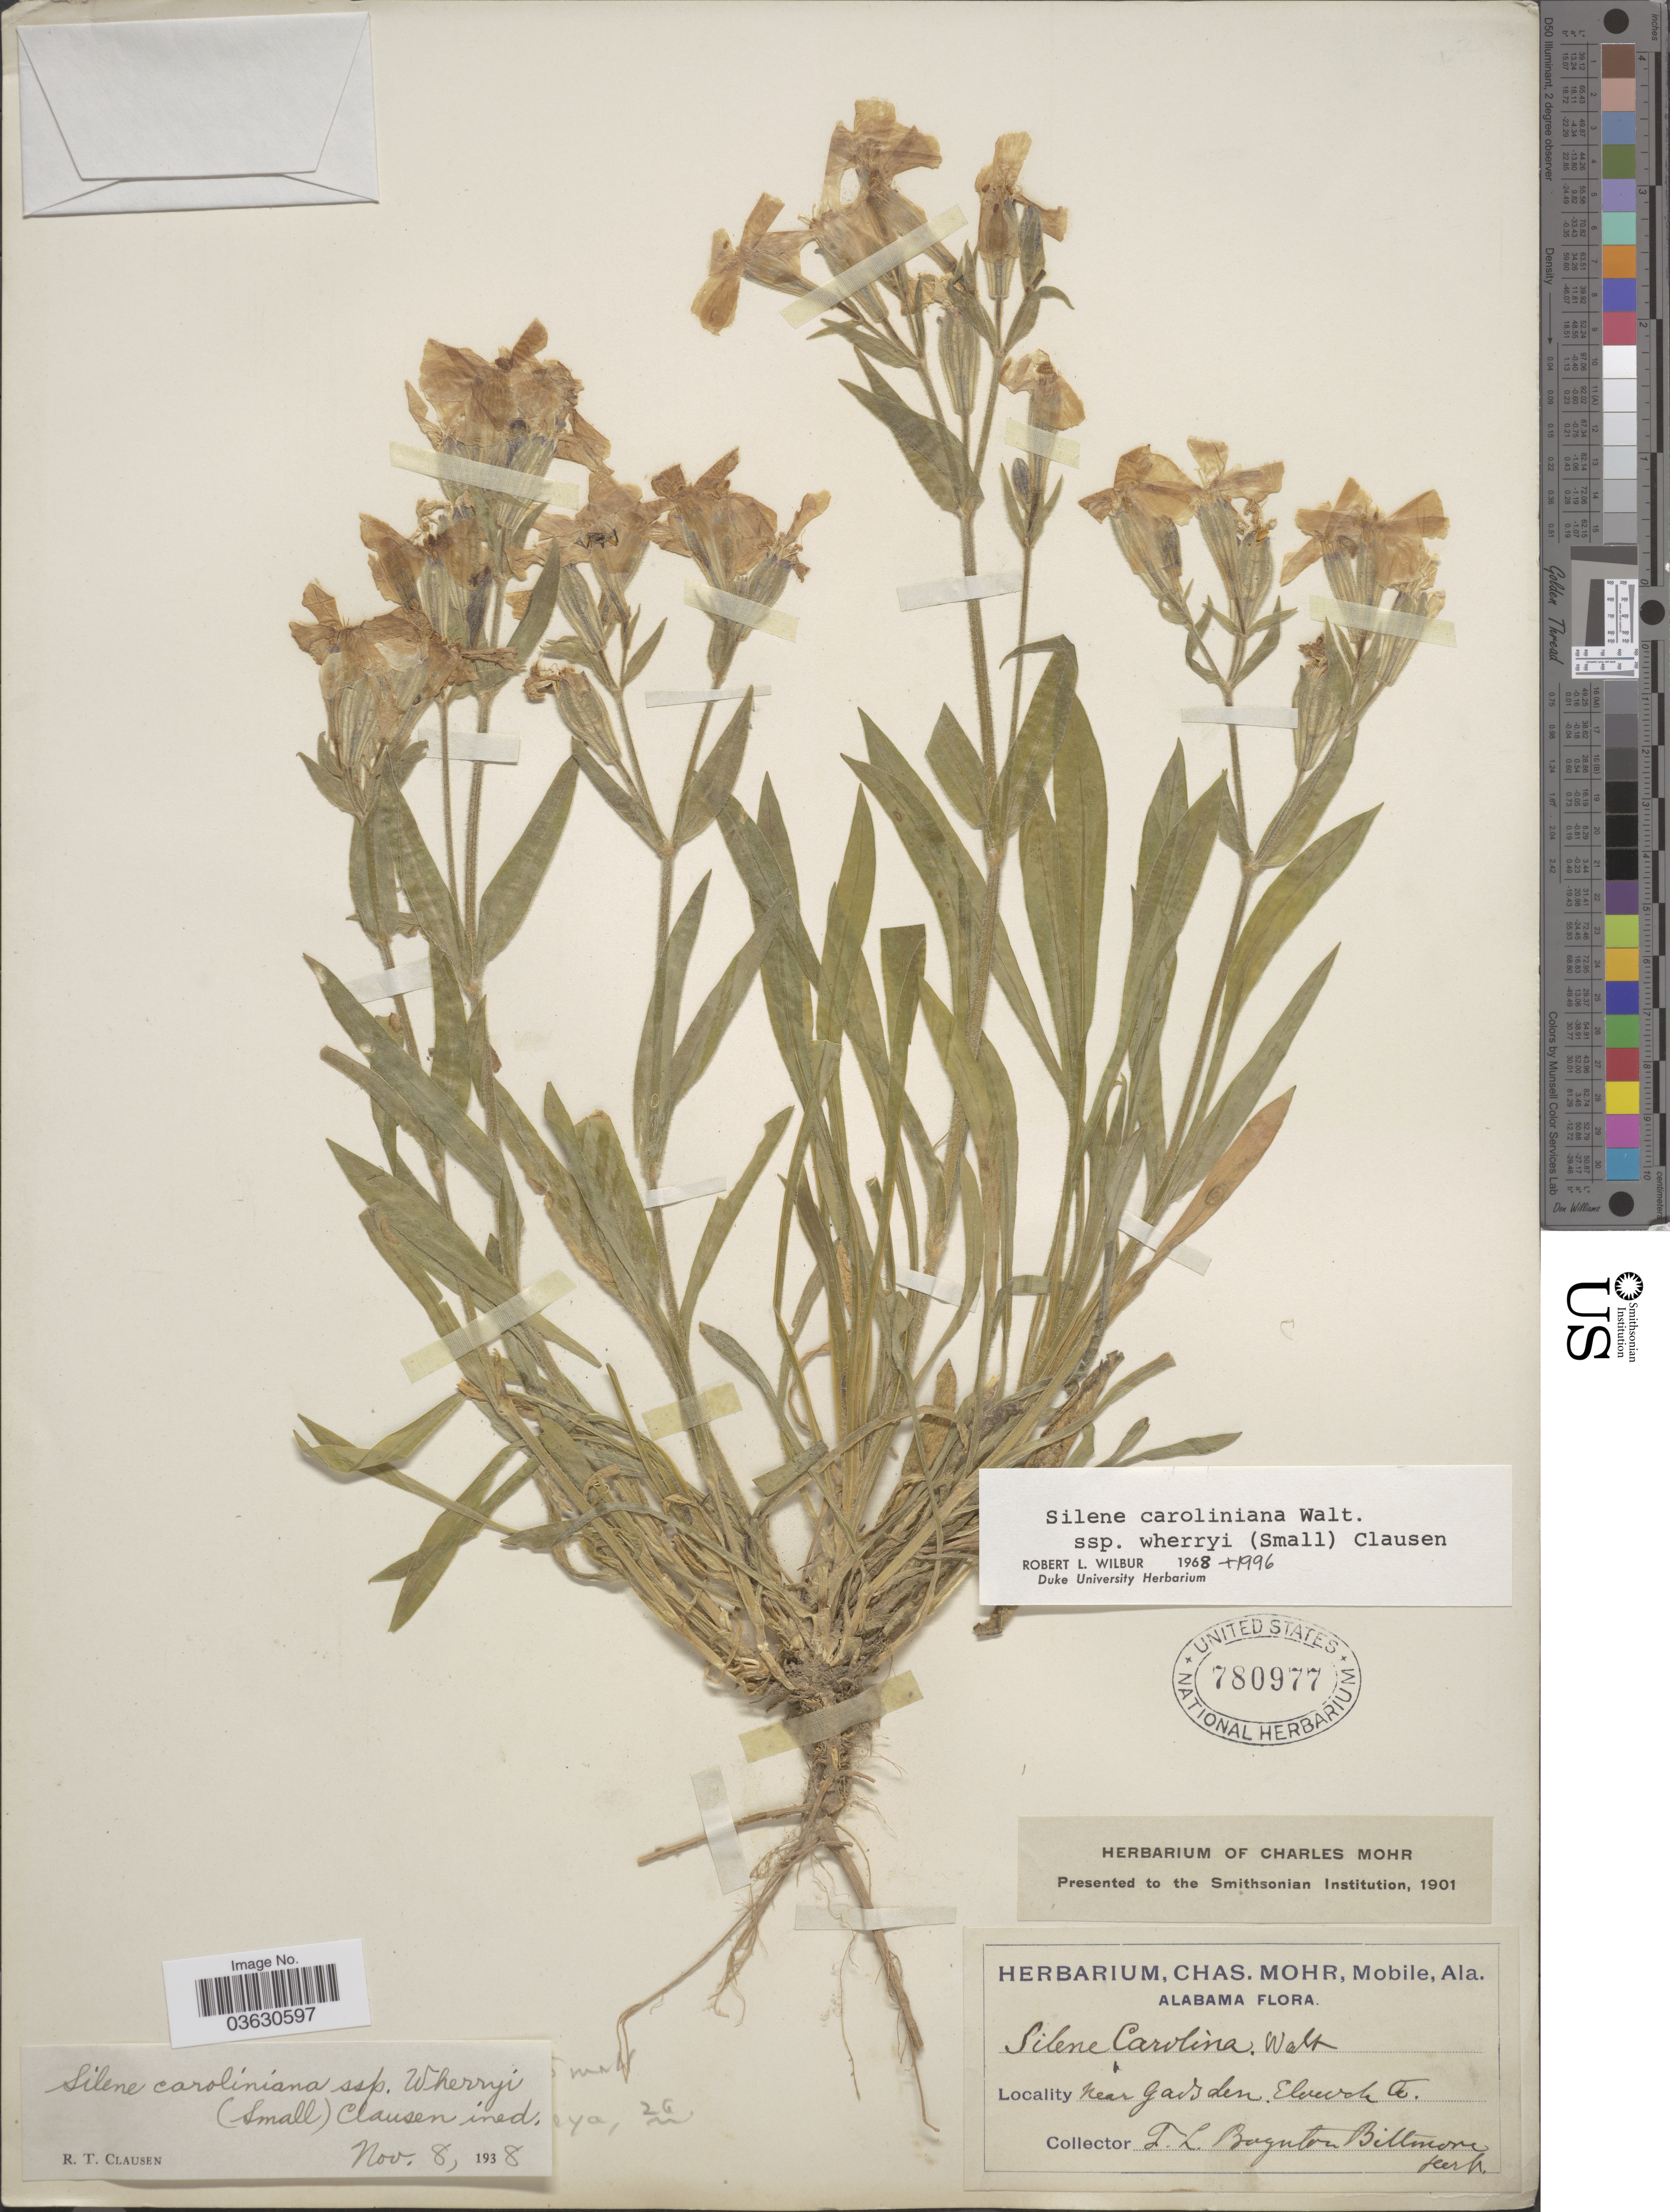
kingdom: Plantae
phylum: Tracheophyta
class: Magnoliopsida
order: Caryophyllales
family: Caryophyllaceae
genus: Silene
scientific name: Silene caroliniana subsp. wherryi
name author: Walter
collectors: T. Boynton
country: United States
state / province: Alabama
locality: Near Gadsden. Elsworth Co.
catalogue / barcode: US 780977